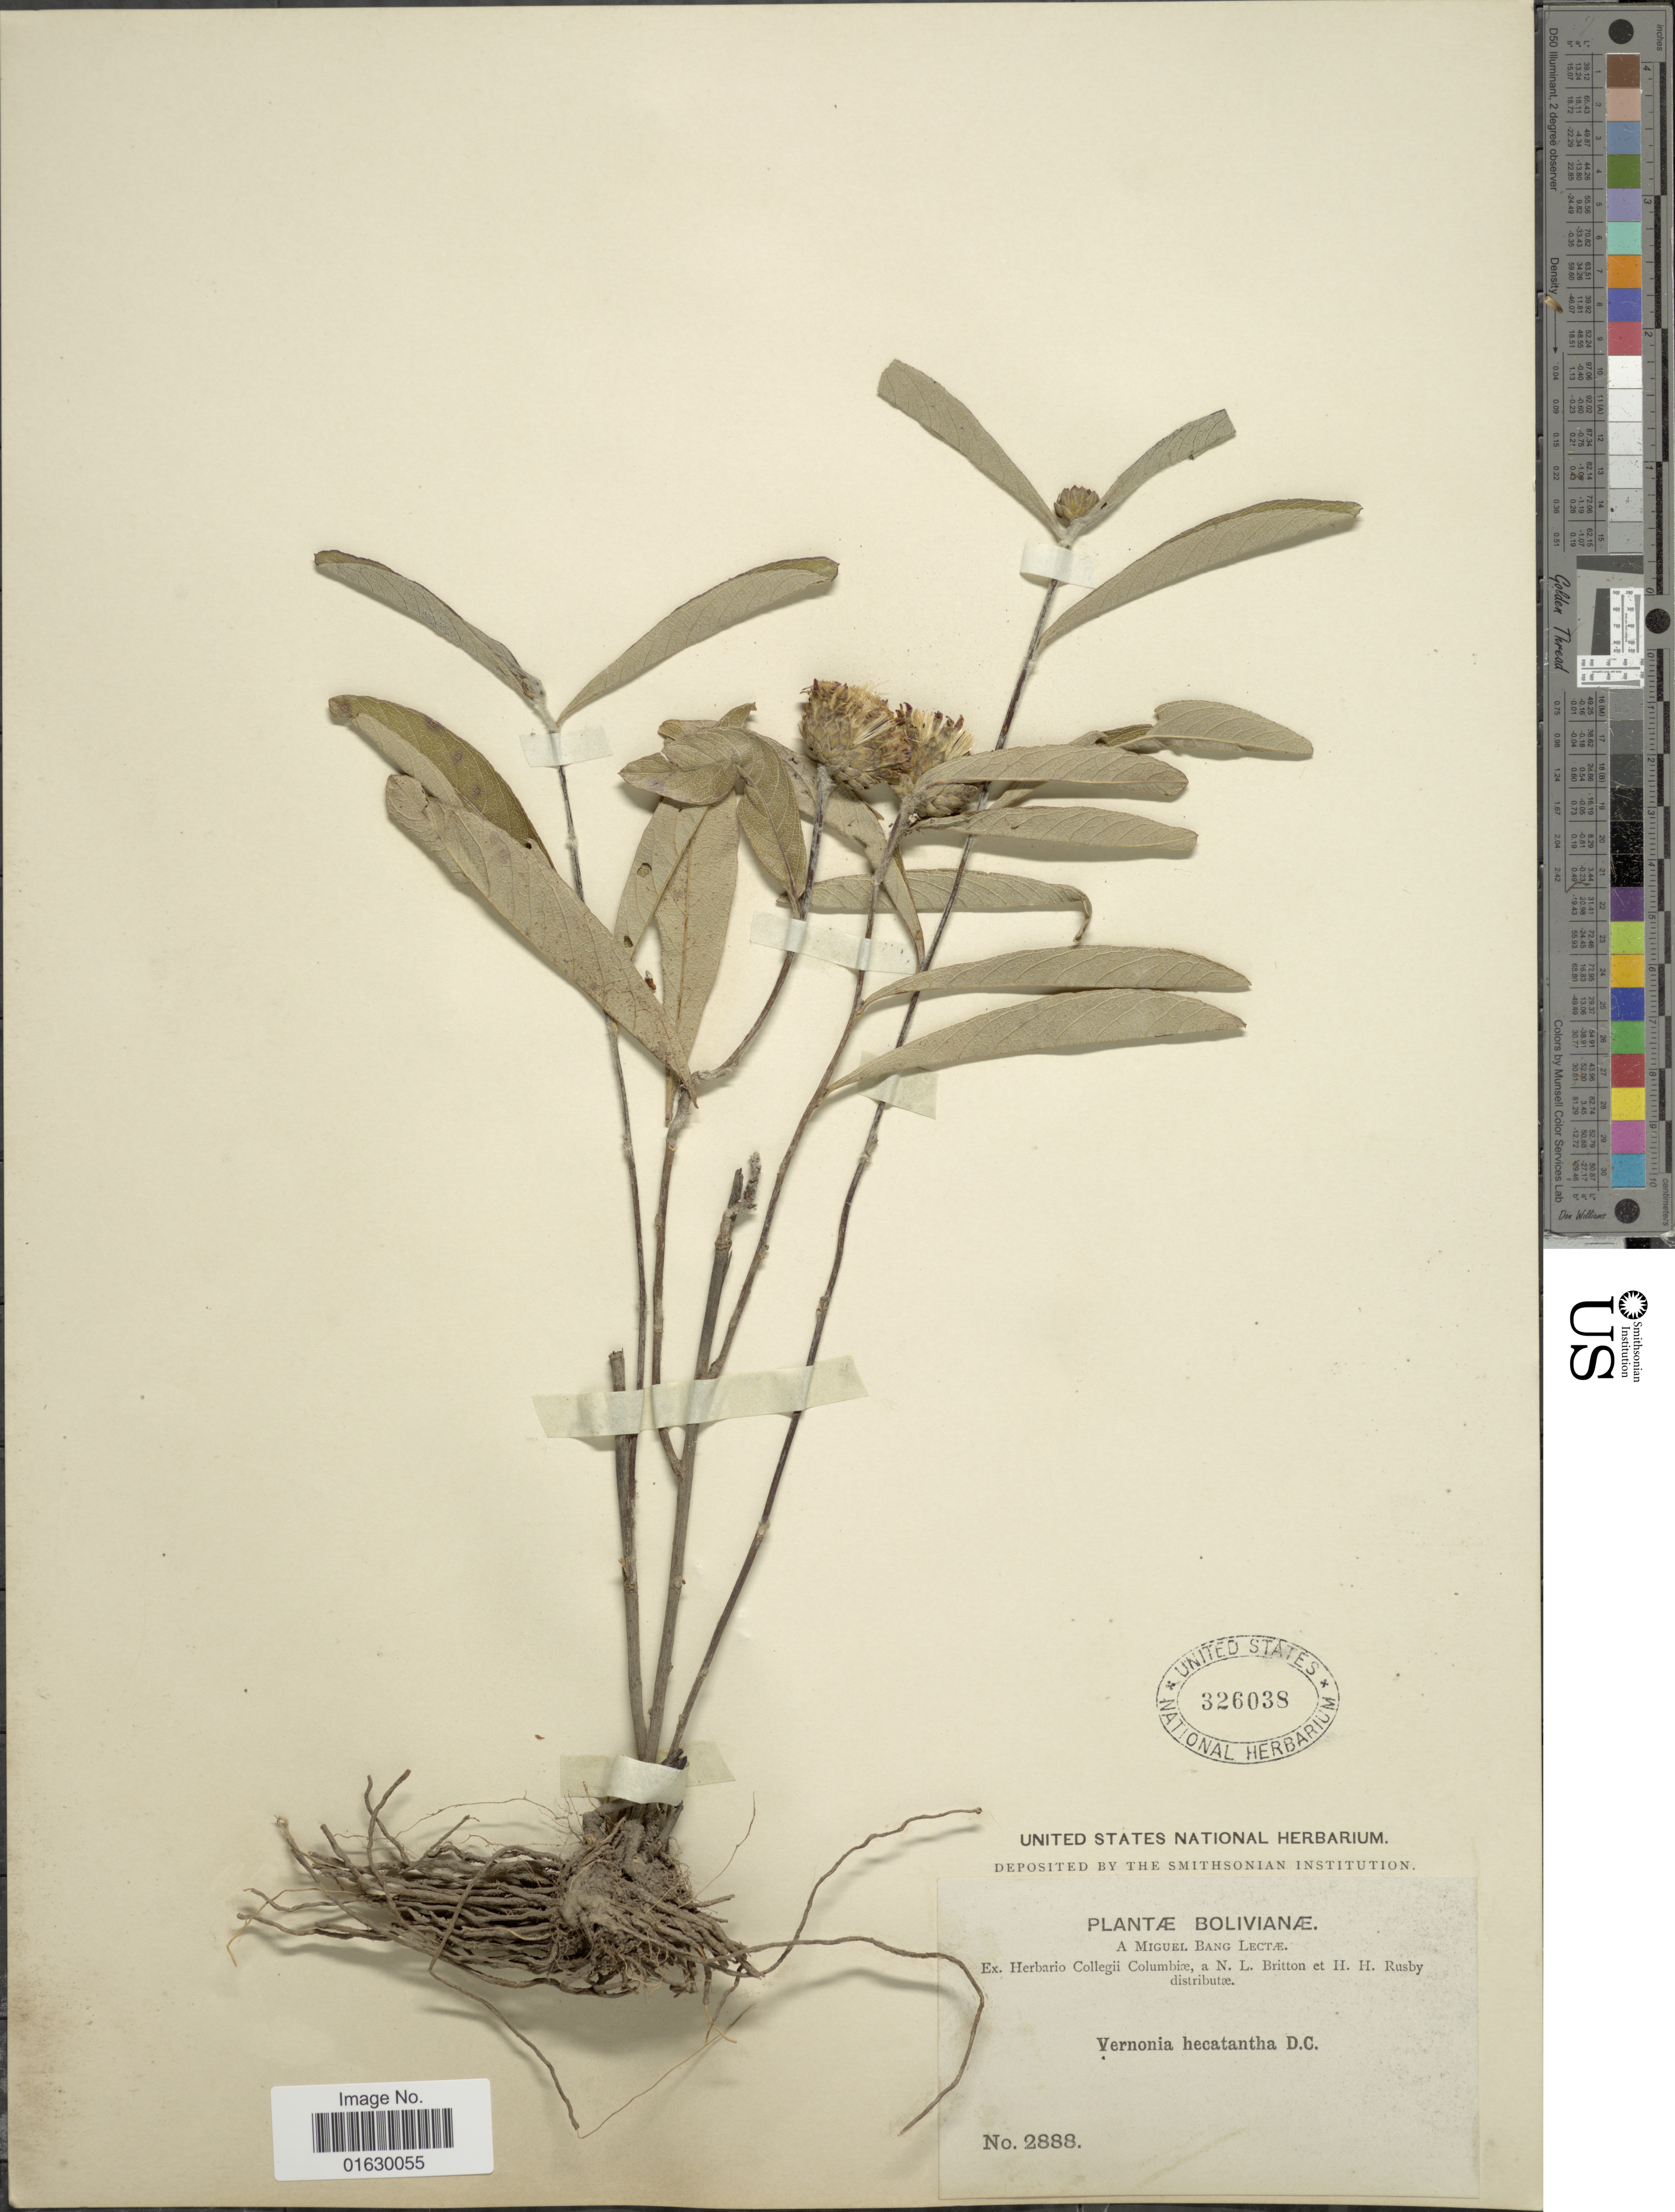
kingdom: Plantae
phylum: Tracheophyta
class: Magnoliopsida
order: Asterales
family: Asteraceae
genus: Lessingianthus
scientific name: Lessingianthus coriaceus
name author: (Less.) H. Rob.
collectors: M. Bang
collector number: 2888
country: Bolivia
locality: Bolivianae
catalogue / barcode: US 326038